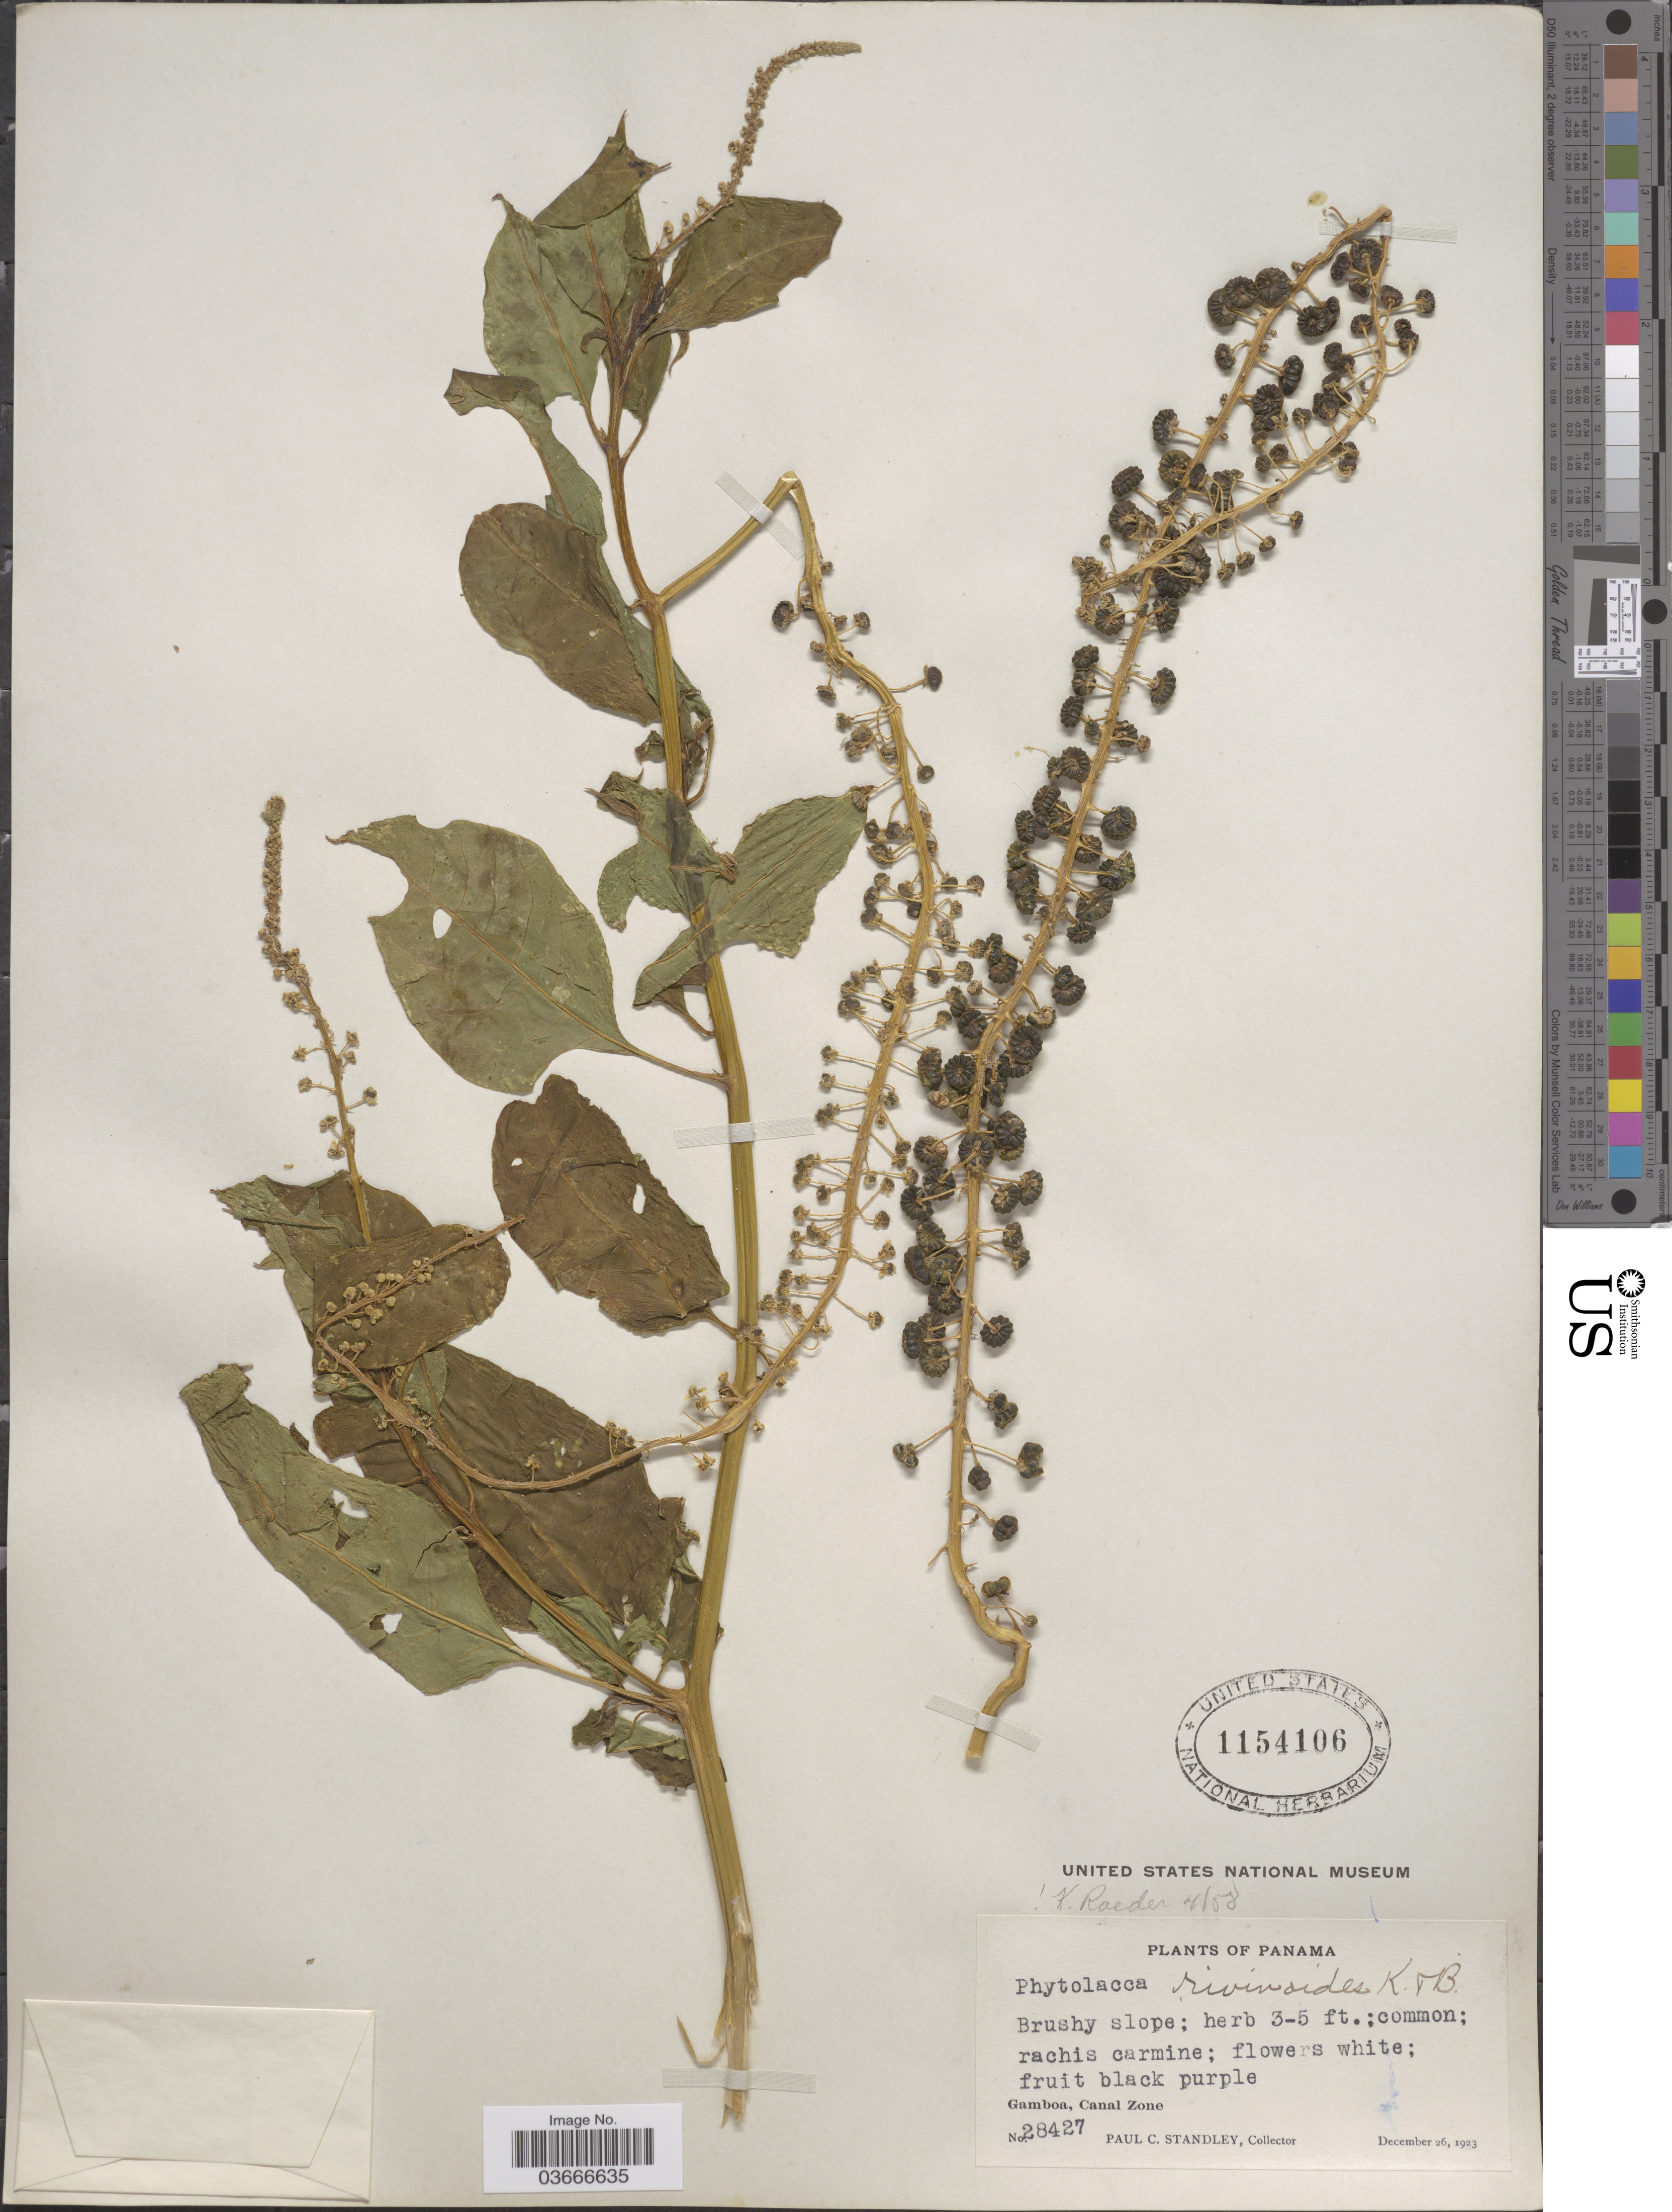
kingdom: Plantae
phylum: Tracheophyta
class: Magnoliopsida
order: Caryophyllales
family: Phytolaccaceae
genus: Phytolacca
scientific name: Phytolacca rivinoides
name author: Kunth & C.D. Bouché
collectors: P. C. Standley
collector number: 28427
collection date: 1923-12-26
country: Panama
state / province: Colón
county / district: Canal Zone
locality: Gamboa, Canal Zone.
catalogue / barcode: US 1154106